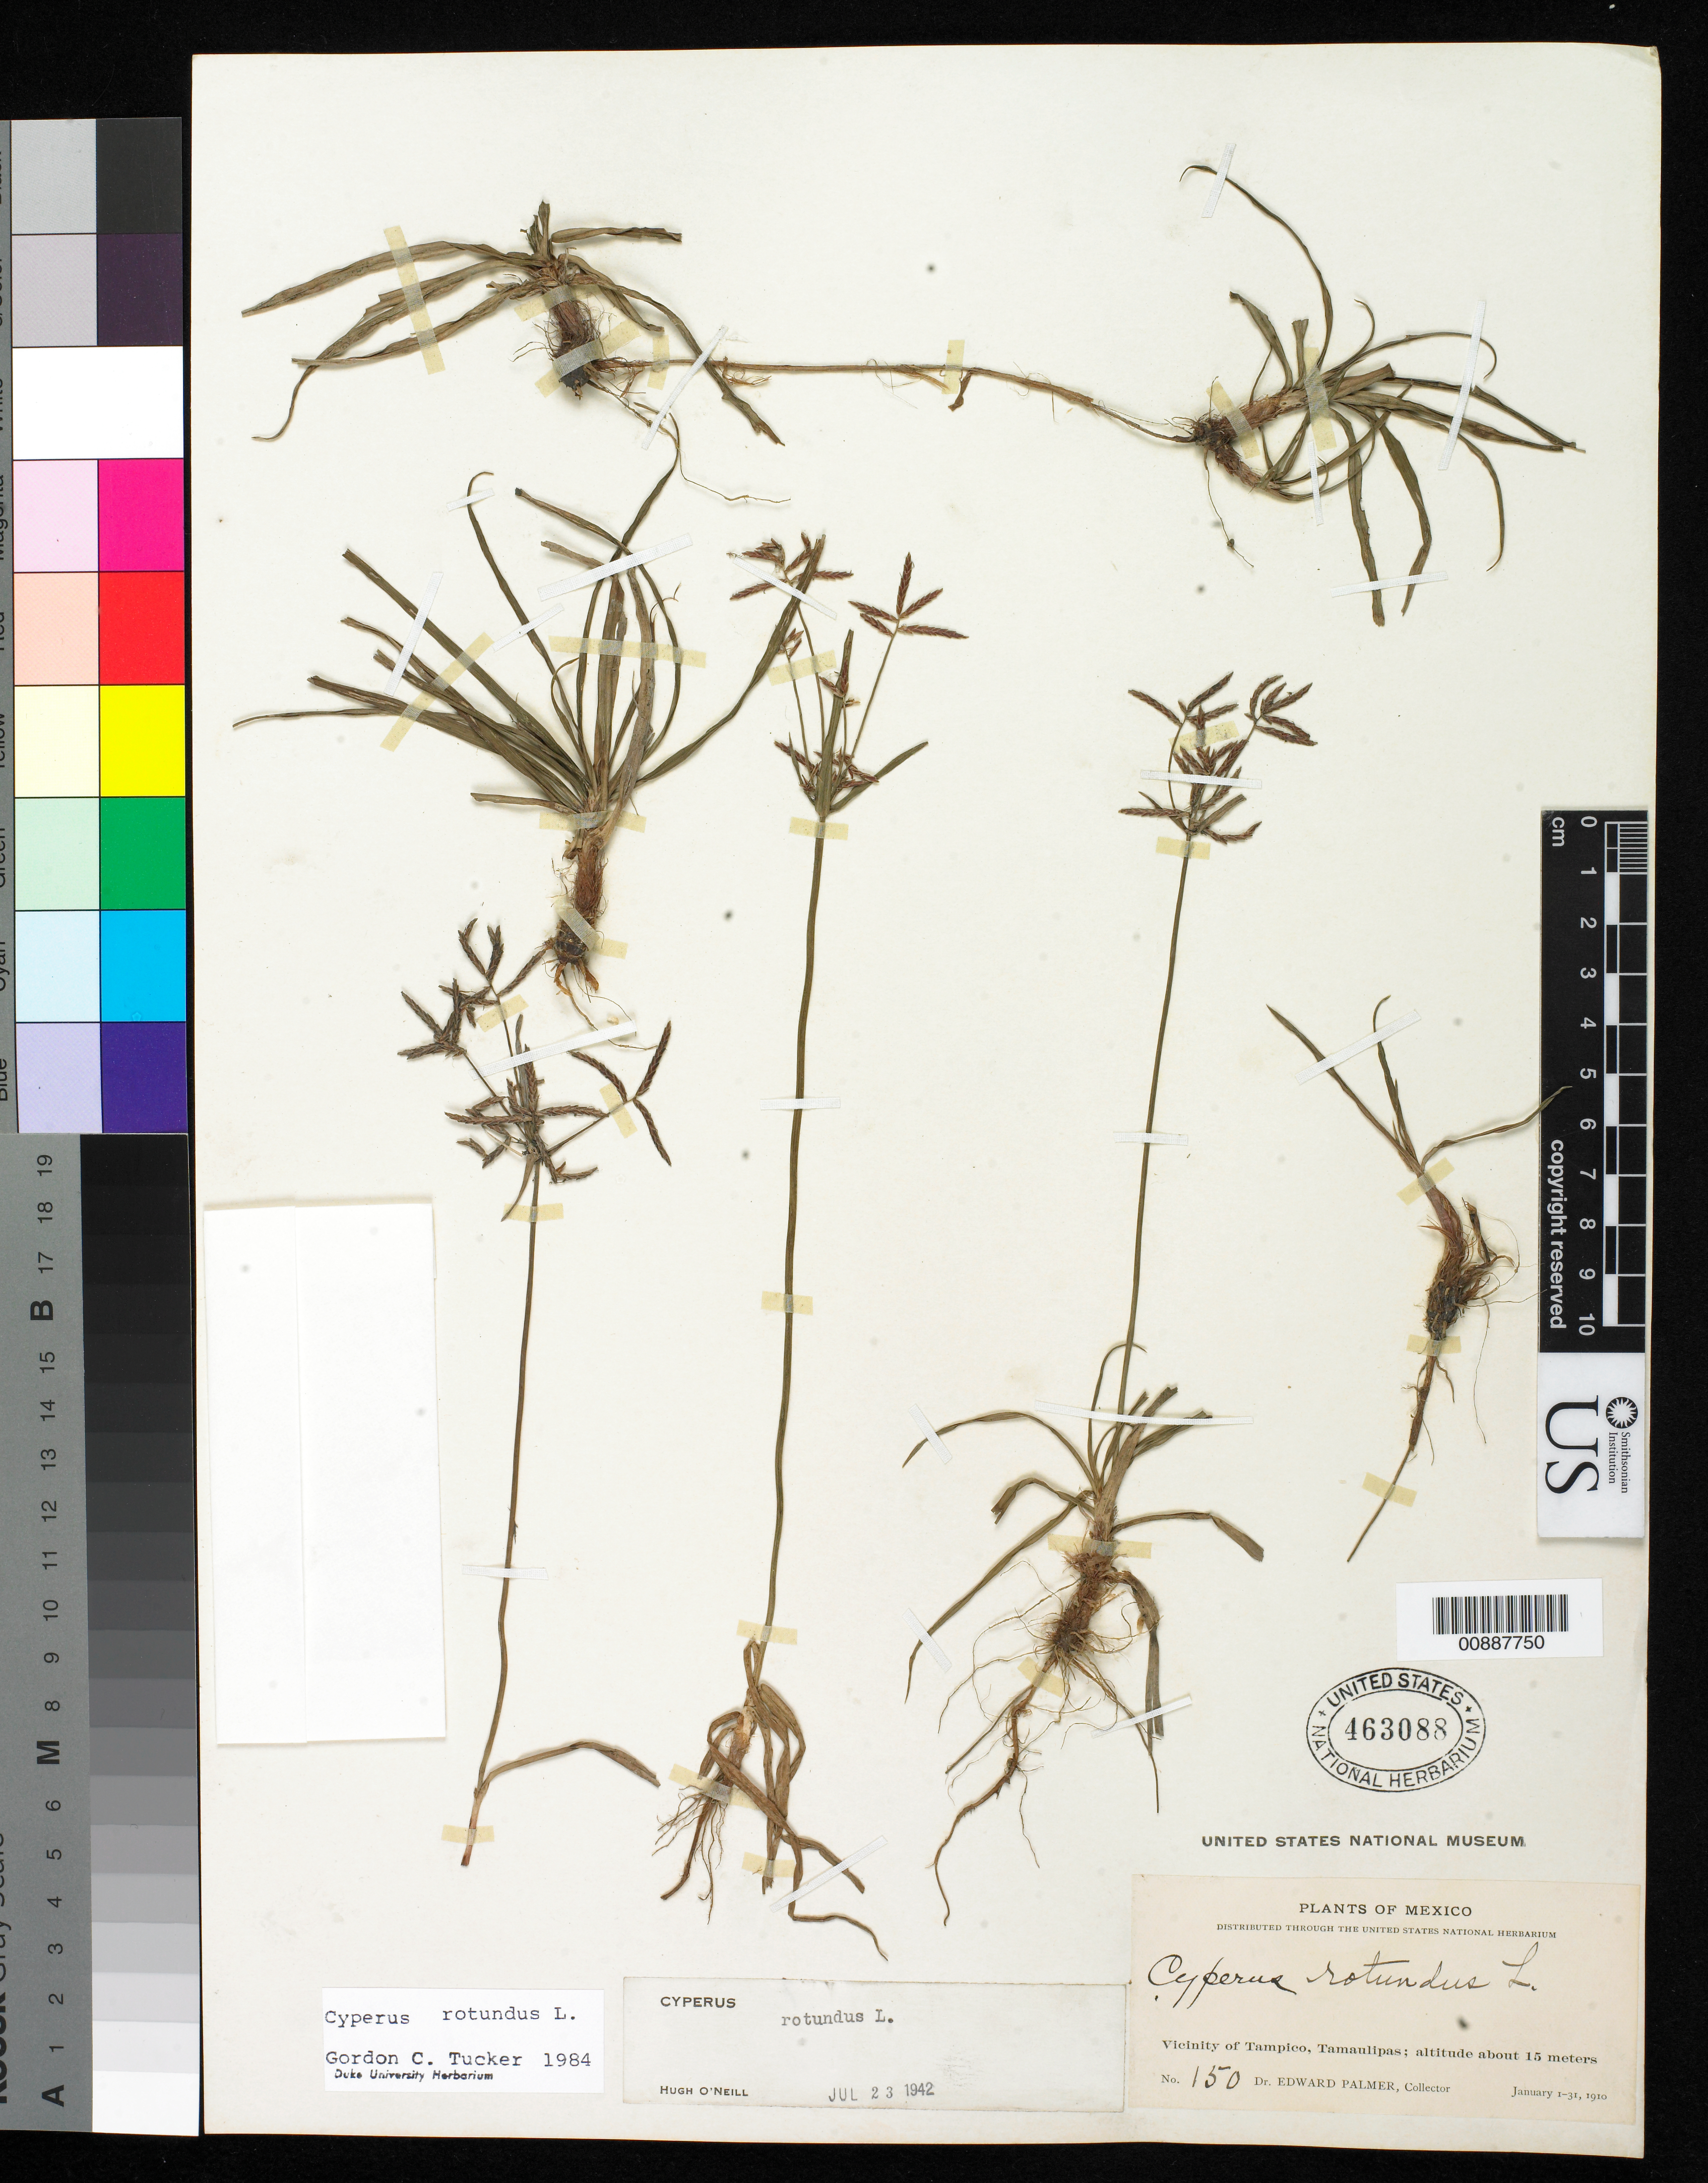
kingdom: Plantae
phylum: Tracheophyta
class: Liliopsida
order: Poales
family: Cyperaceae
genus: Cyperus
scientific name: Cyperus rotundus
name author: L.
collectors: E. Palmer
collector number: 150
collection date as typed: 01 Jan 1910 to 31 Jan 1910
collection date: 1910-01-01/1910-01-31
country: Mexico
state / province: Tamaulipas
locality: Vicinity of Tampico, Tamaulipas.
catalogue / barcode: US 463088